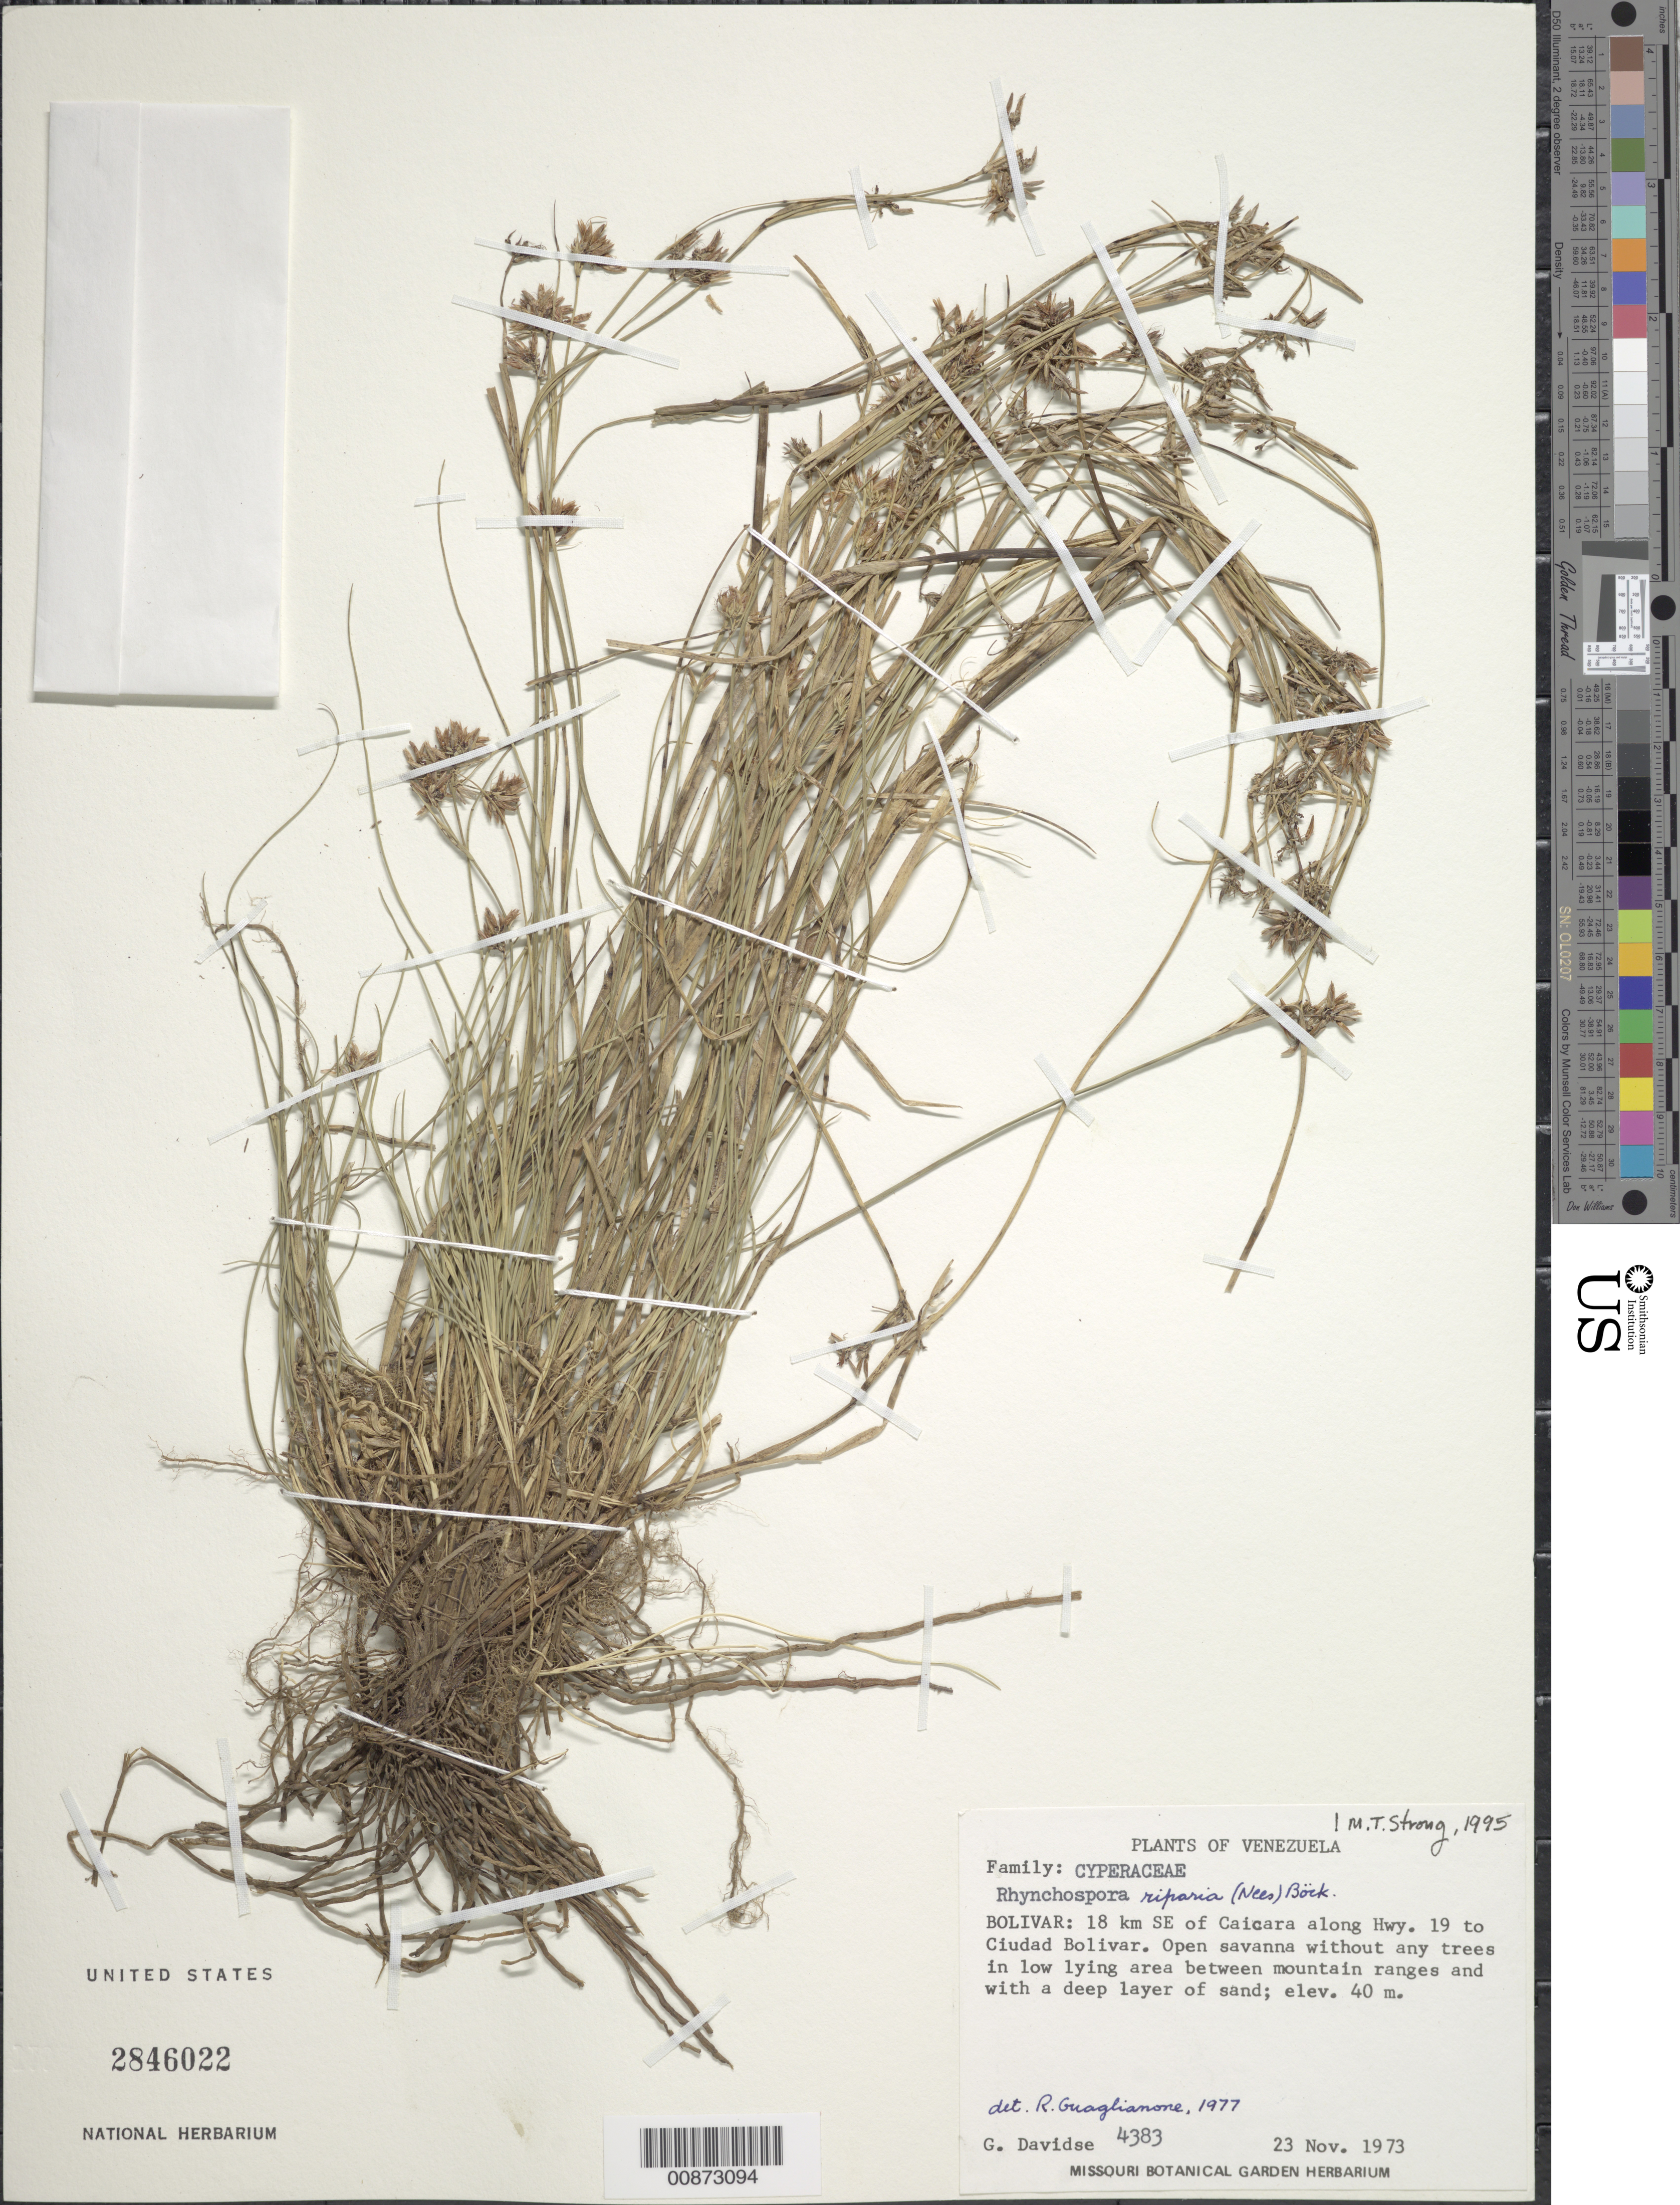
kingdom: Plantae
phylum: Tracheophyta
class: Liliopsida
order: Poales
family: Cyperaceae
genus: Rhynchospora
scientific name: Rhynchospora riparia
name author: (Nees) Boeckeler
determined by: Guaglianone, E. R.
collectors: G. Davidse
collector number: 4383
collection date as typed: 23-Nov-73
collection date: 1973-11-23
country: Venezuela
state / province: Bolívar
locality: Caicara, 18 km SW of along Hwy 19 to Ciudad Bolívar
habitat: Open savanna without any trees in low lying area between mountain ranges and with a deep layer of sand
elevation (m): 40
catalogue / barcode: US 2846022